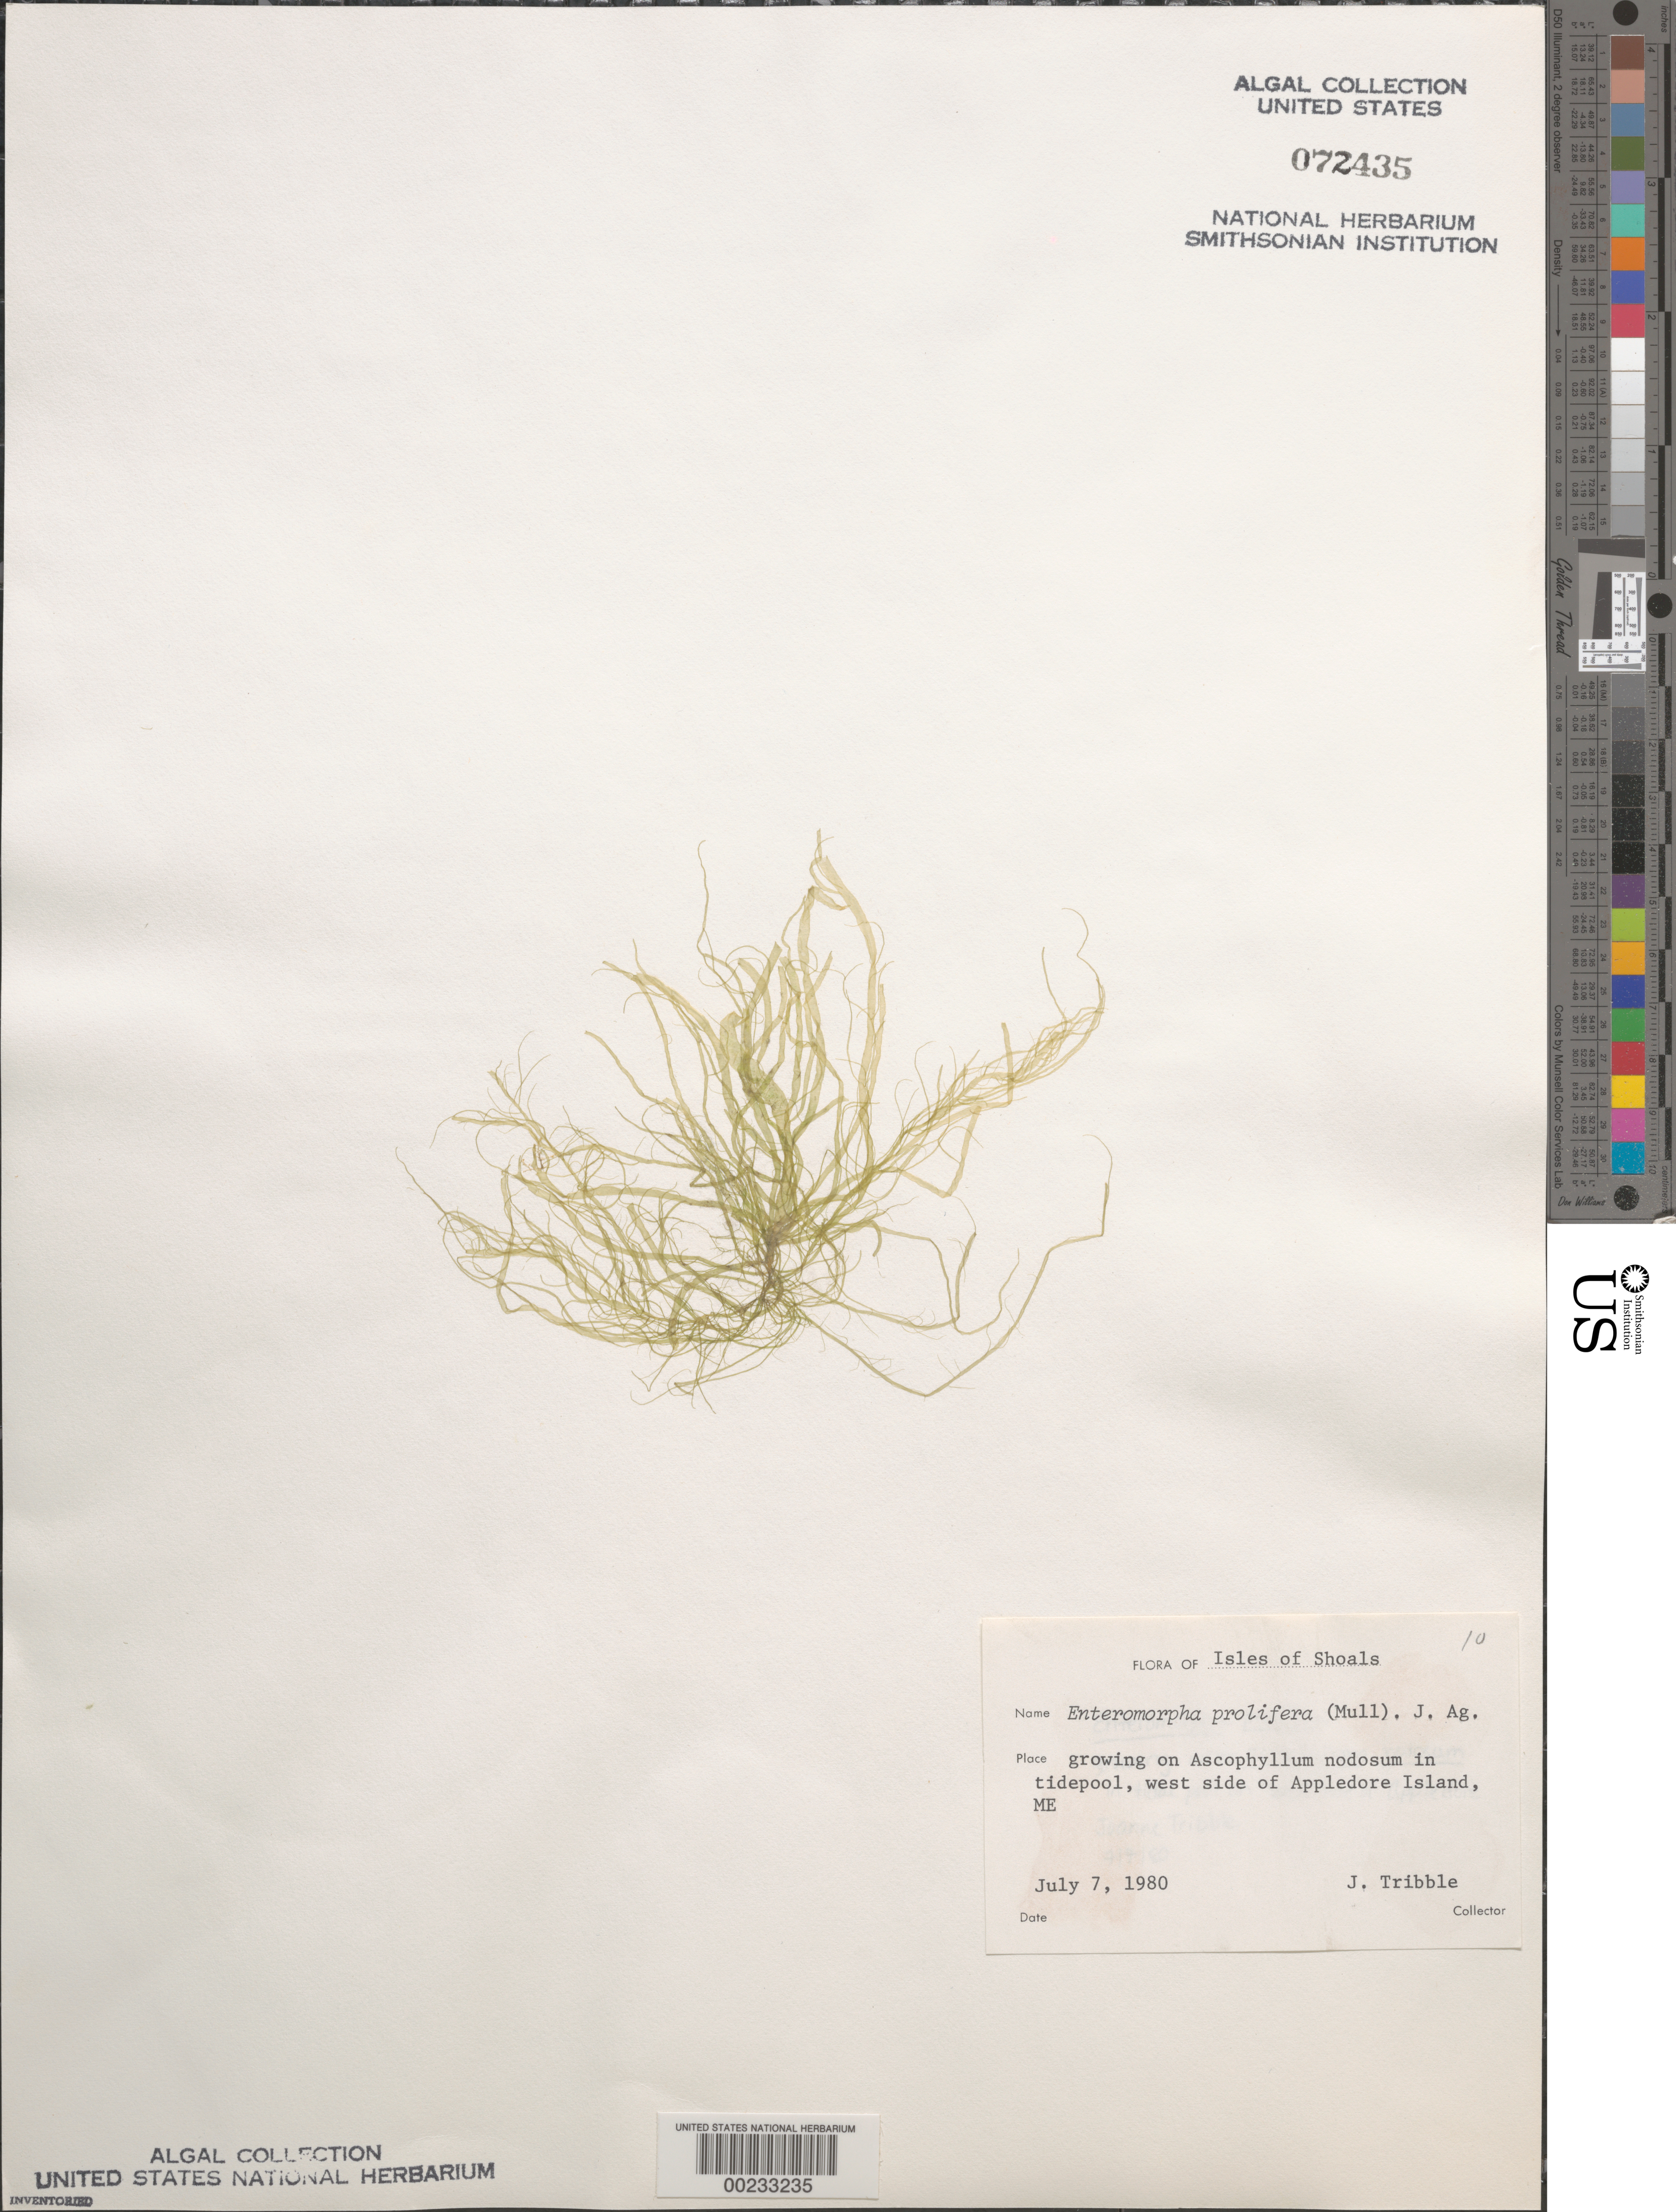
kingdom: Plantae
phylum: Chlorophyta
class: Ulvophyceae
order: Ulvales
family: Ulvaceae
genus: Ulva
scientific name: Ulva prolifera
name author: O.F. Müller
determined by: Algae name updating Project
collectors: J. Tribble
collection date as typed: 07 Jul 1980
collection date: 1980-07-07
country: United States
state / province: Maine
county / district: York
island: Appledore Island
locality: West side of island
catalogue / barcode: US 72435